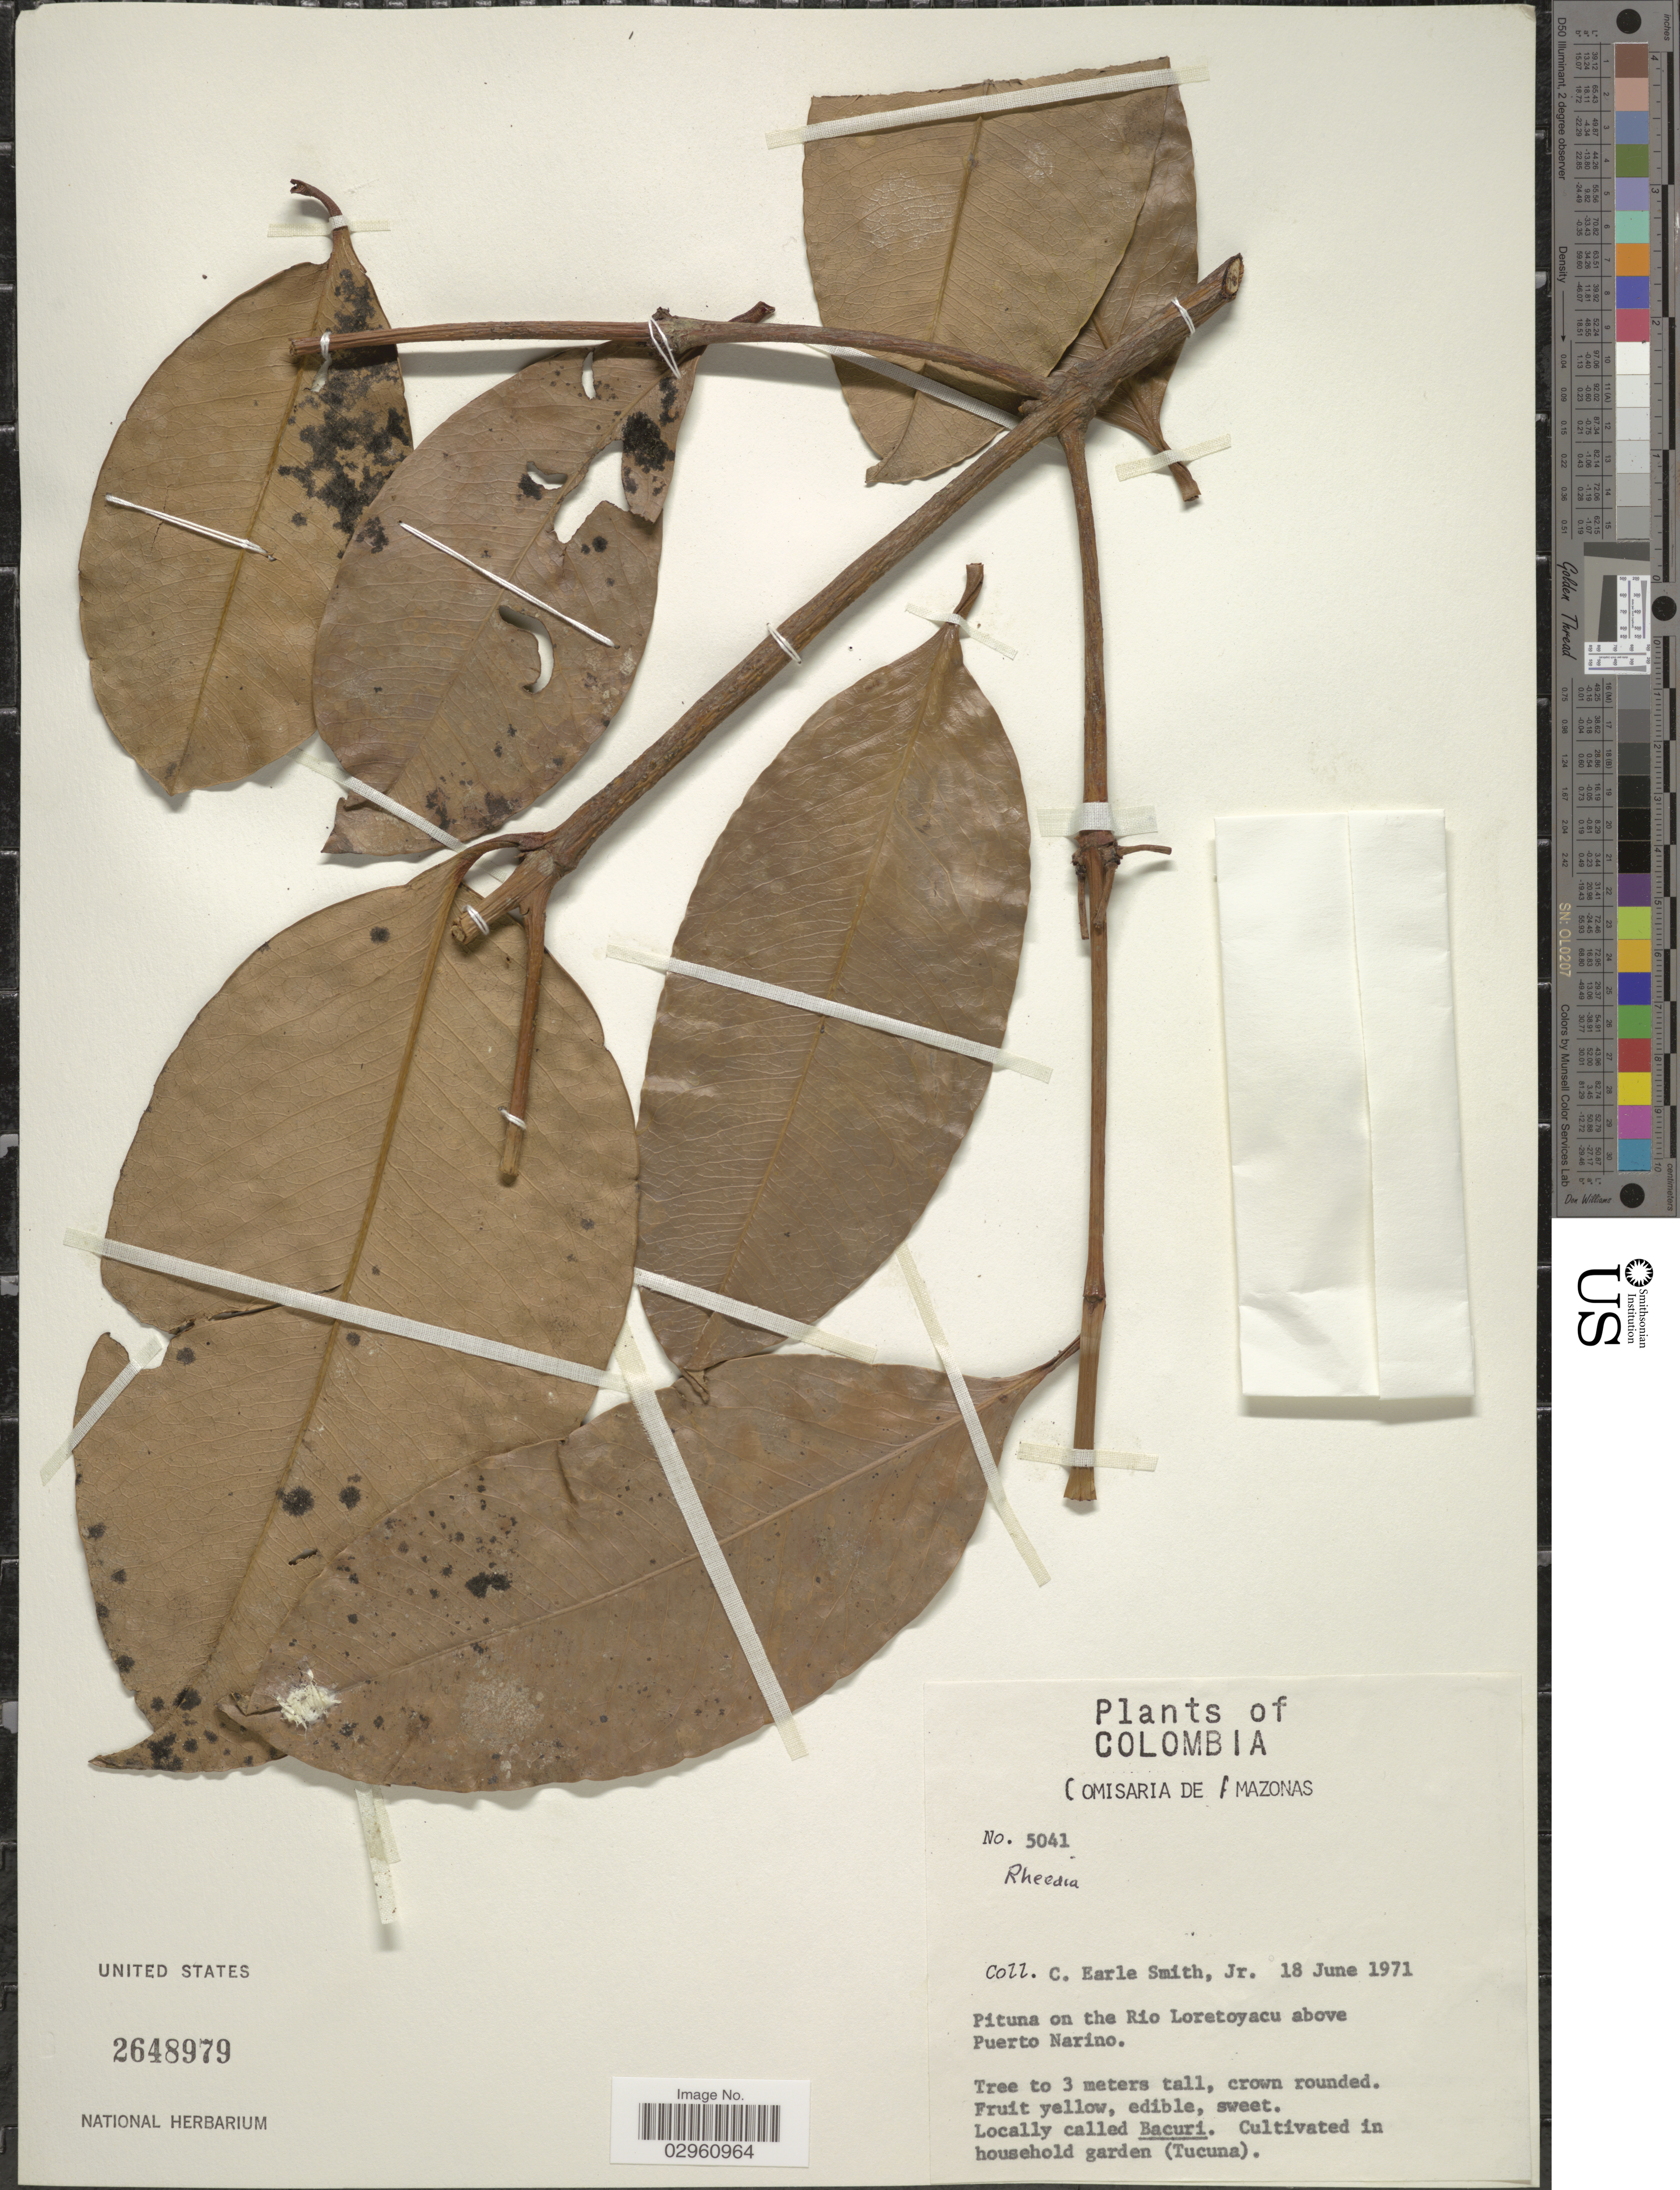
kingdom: Plantae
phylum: Tracheophyta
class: Magnoliopsida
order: Malpighiales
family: Clusiaceae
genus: Garcinia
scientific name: Garcinia sp.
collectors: C. E. Smith Jr.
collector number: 5041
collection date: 1971-06-18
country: Colombia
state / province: Amazônas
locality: Comisaria de Amazonas. Pituna on the Rio Loretoyacu above Puerto Narino. Household garden (Tucuna). [unsure placement]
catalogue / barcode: US 2648979